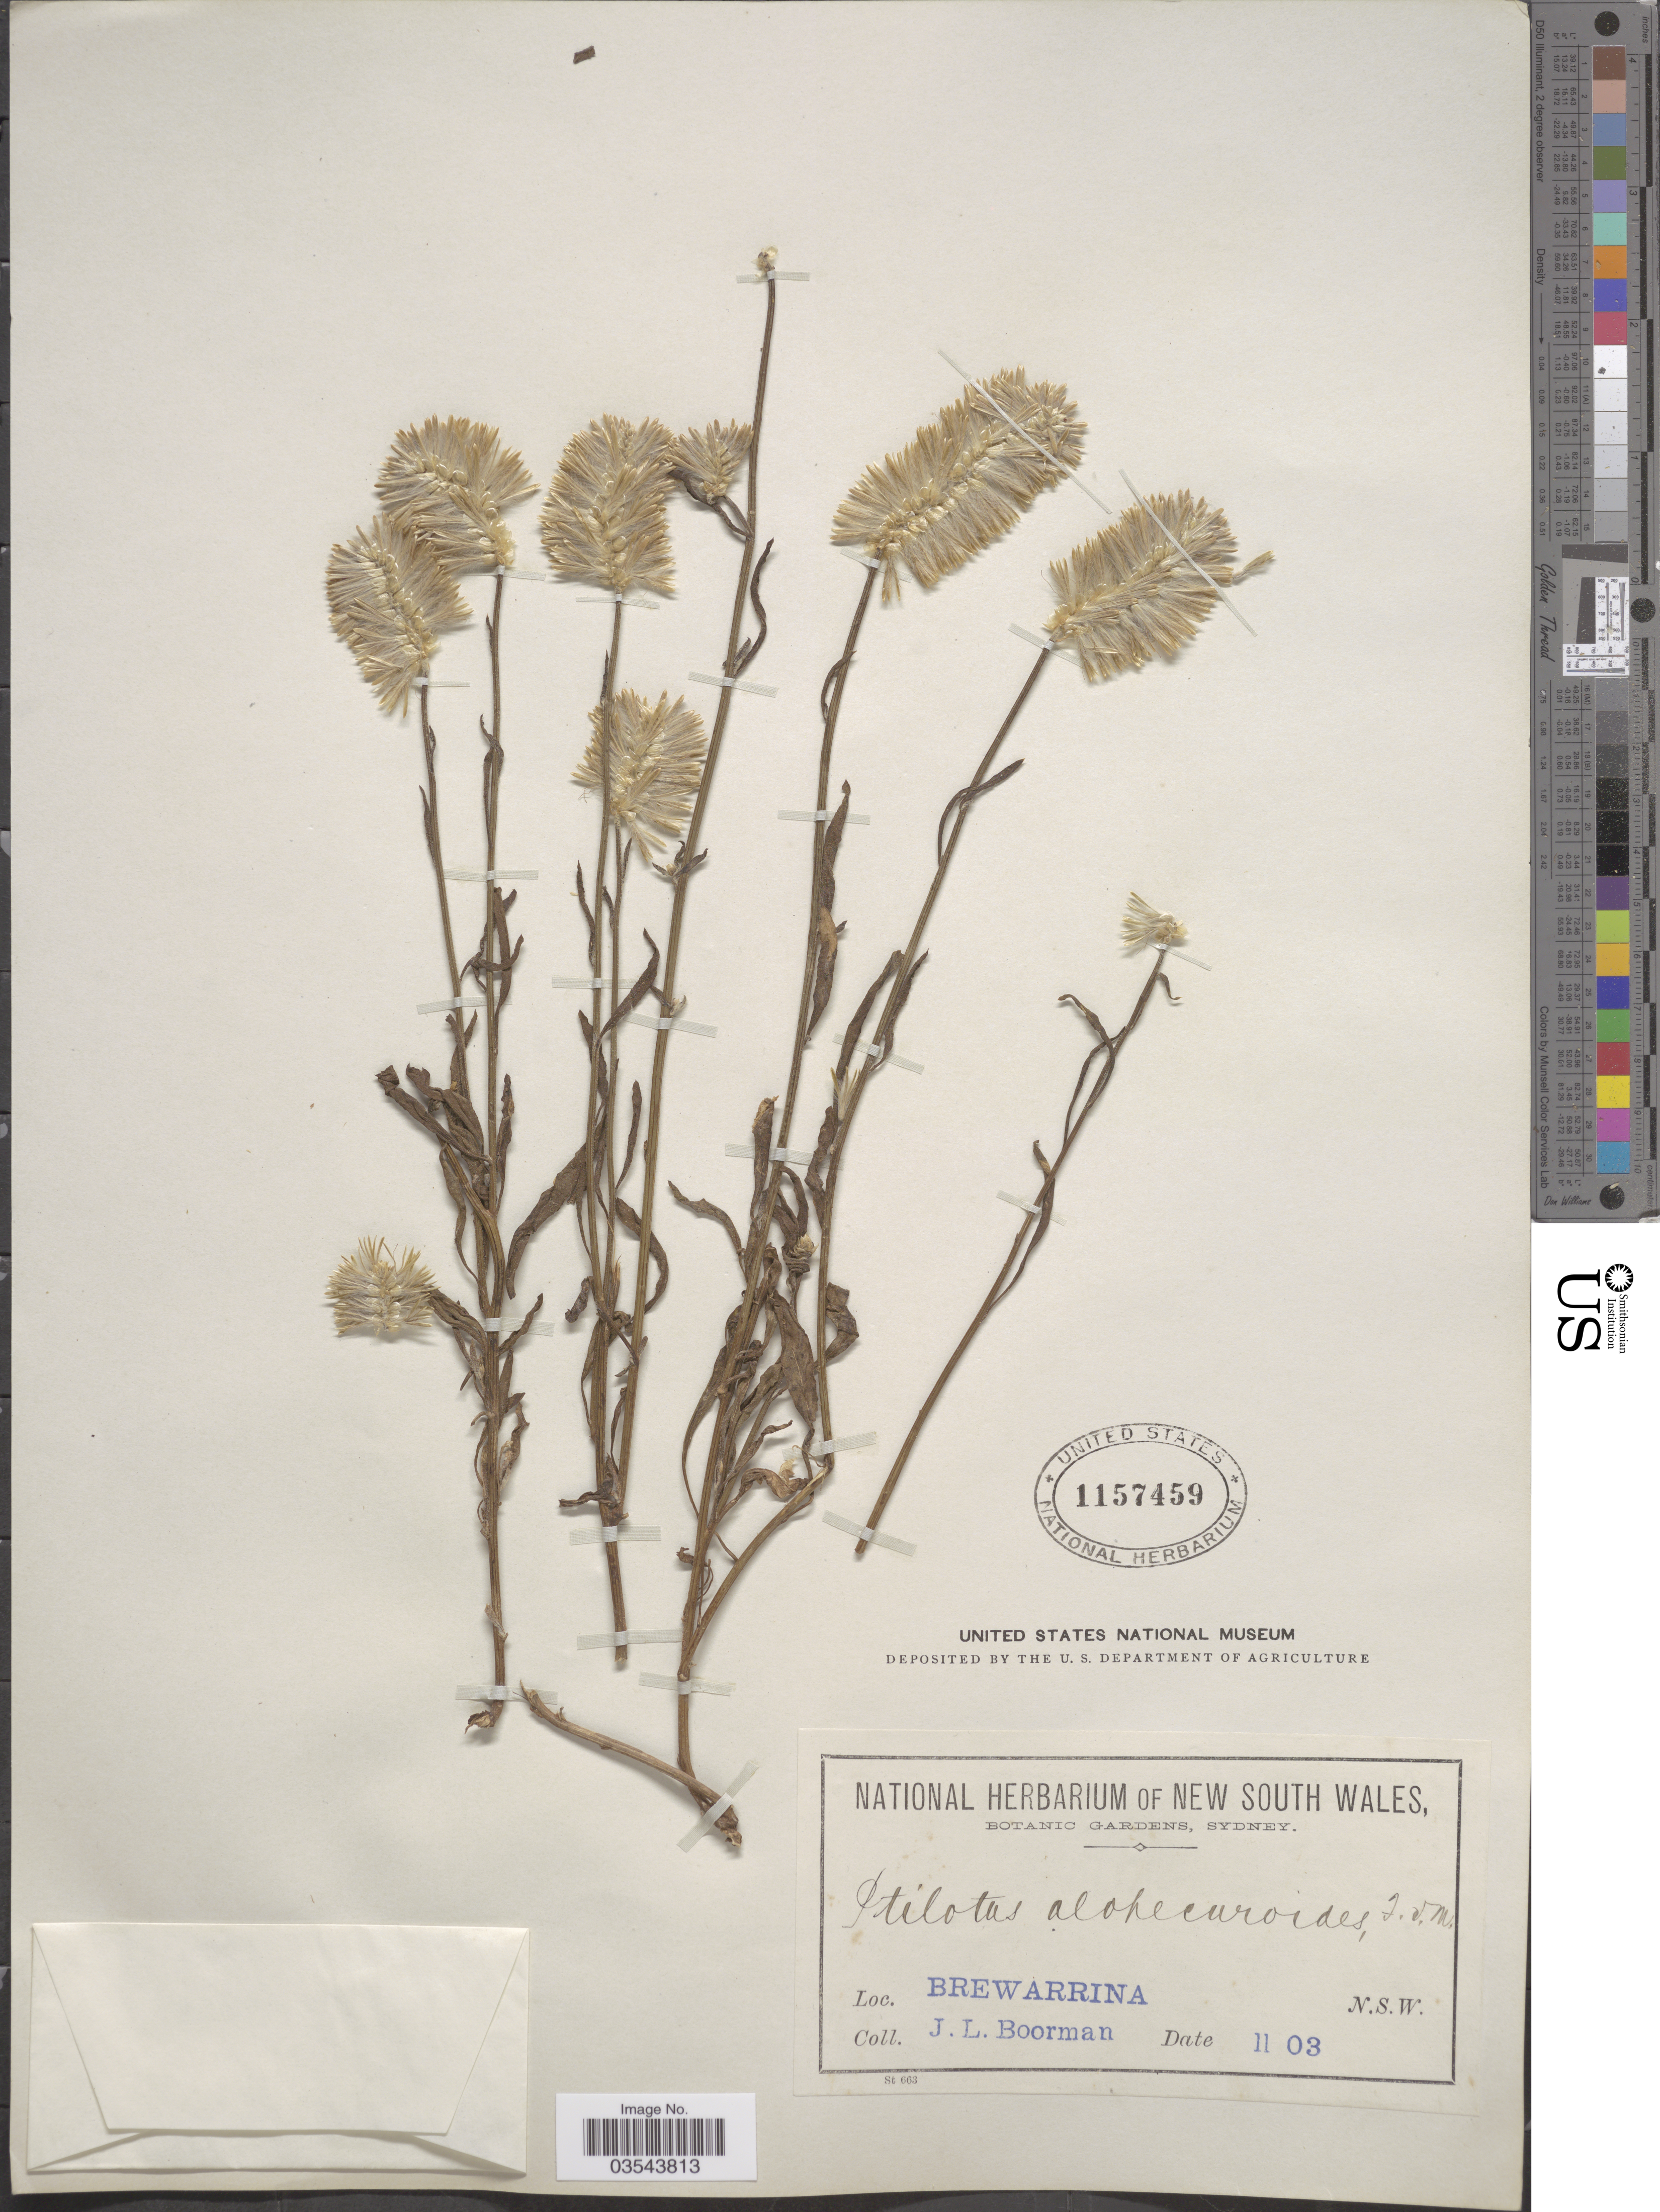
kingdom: Plantae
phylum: Tracheophyta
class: Magnoliopsida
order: Caryophyllales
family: Amaranthaceae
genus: Ptilotus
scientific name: Ptilotus polystachyus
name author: (Gaudich.) F. Muell.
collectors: J. Boorman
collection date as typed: Transcribed d/m/y: /11/3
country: Australia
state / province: New South Wales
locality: Brewarrina.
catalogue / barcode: US 1157459